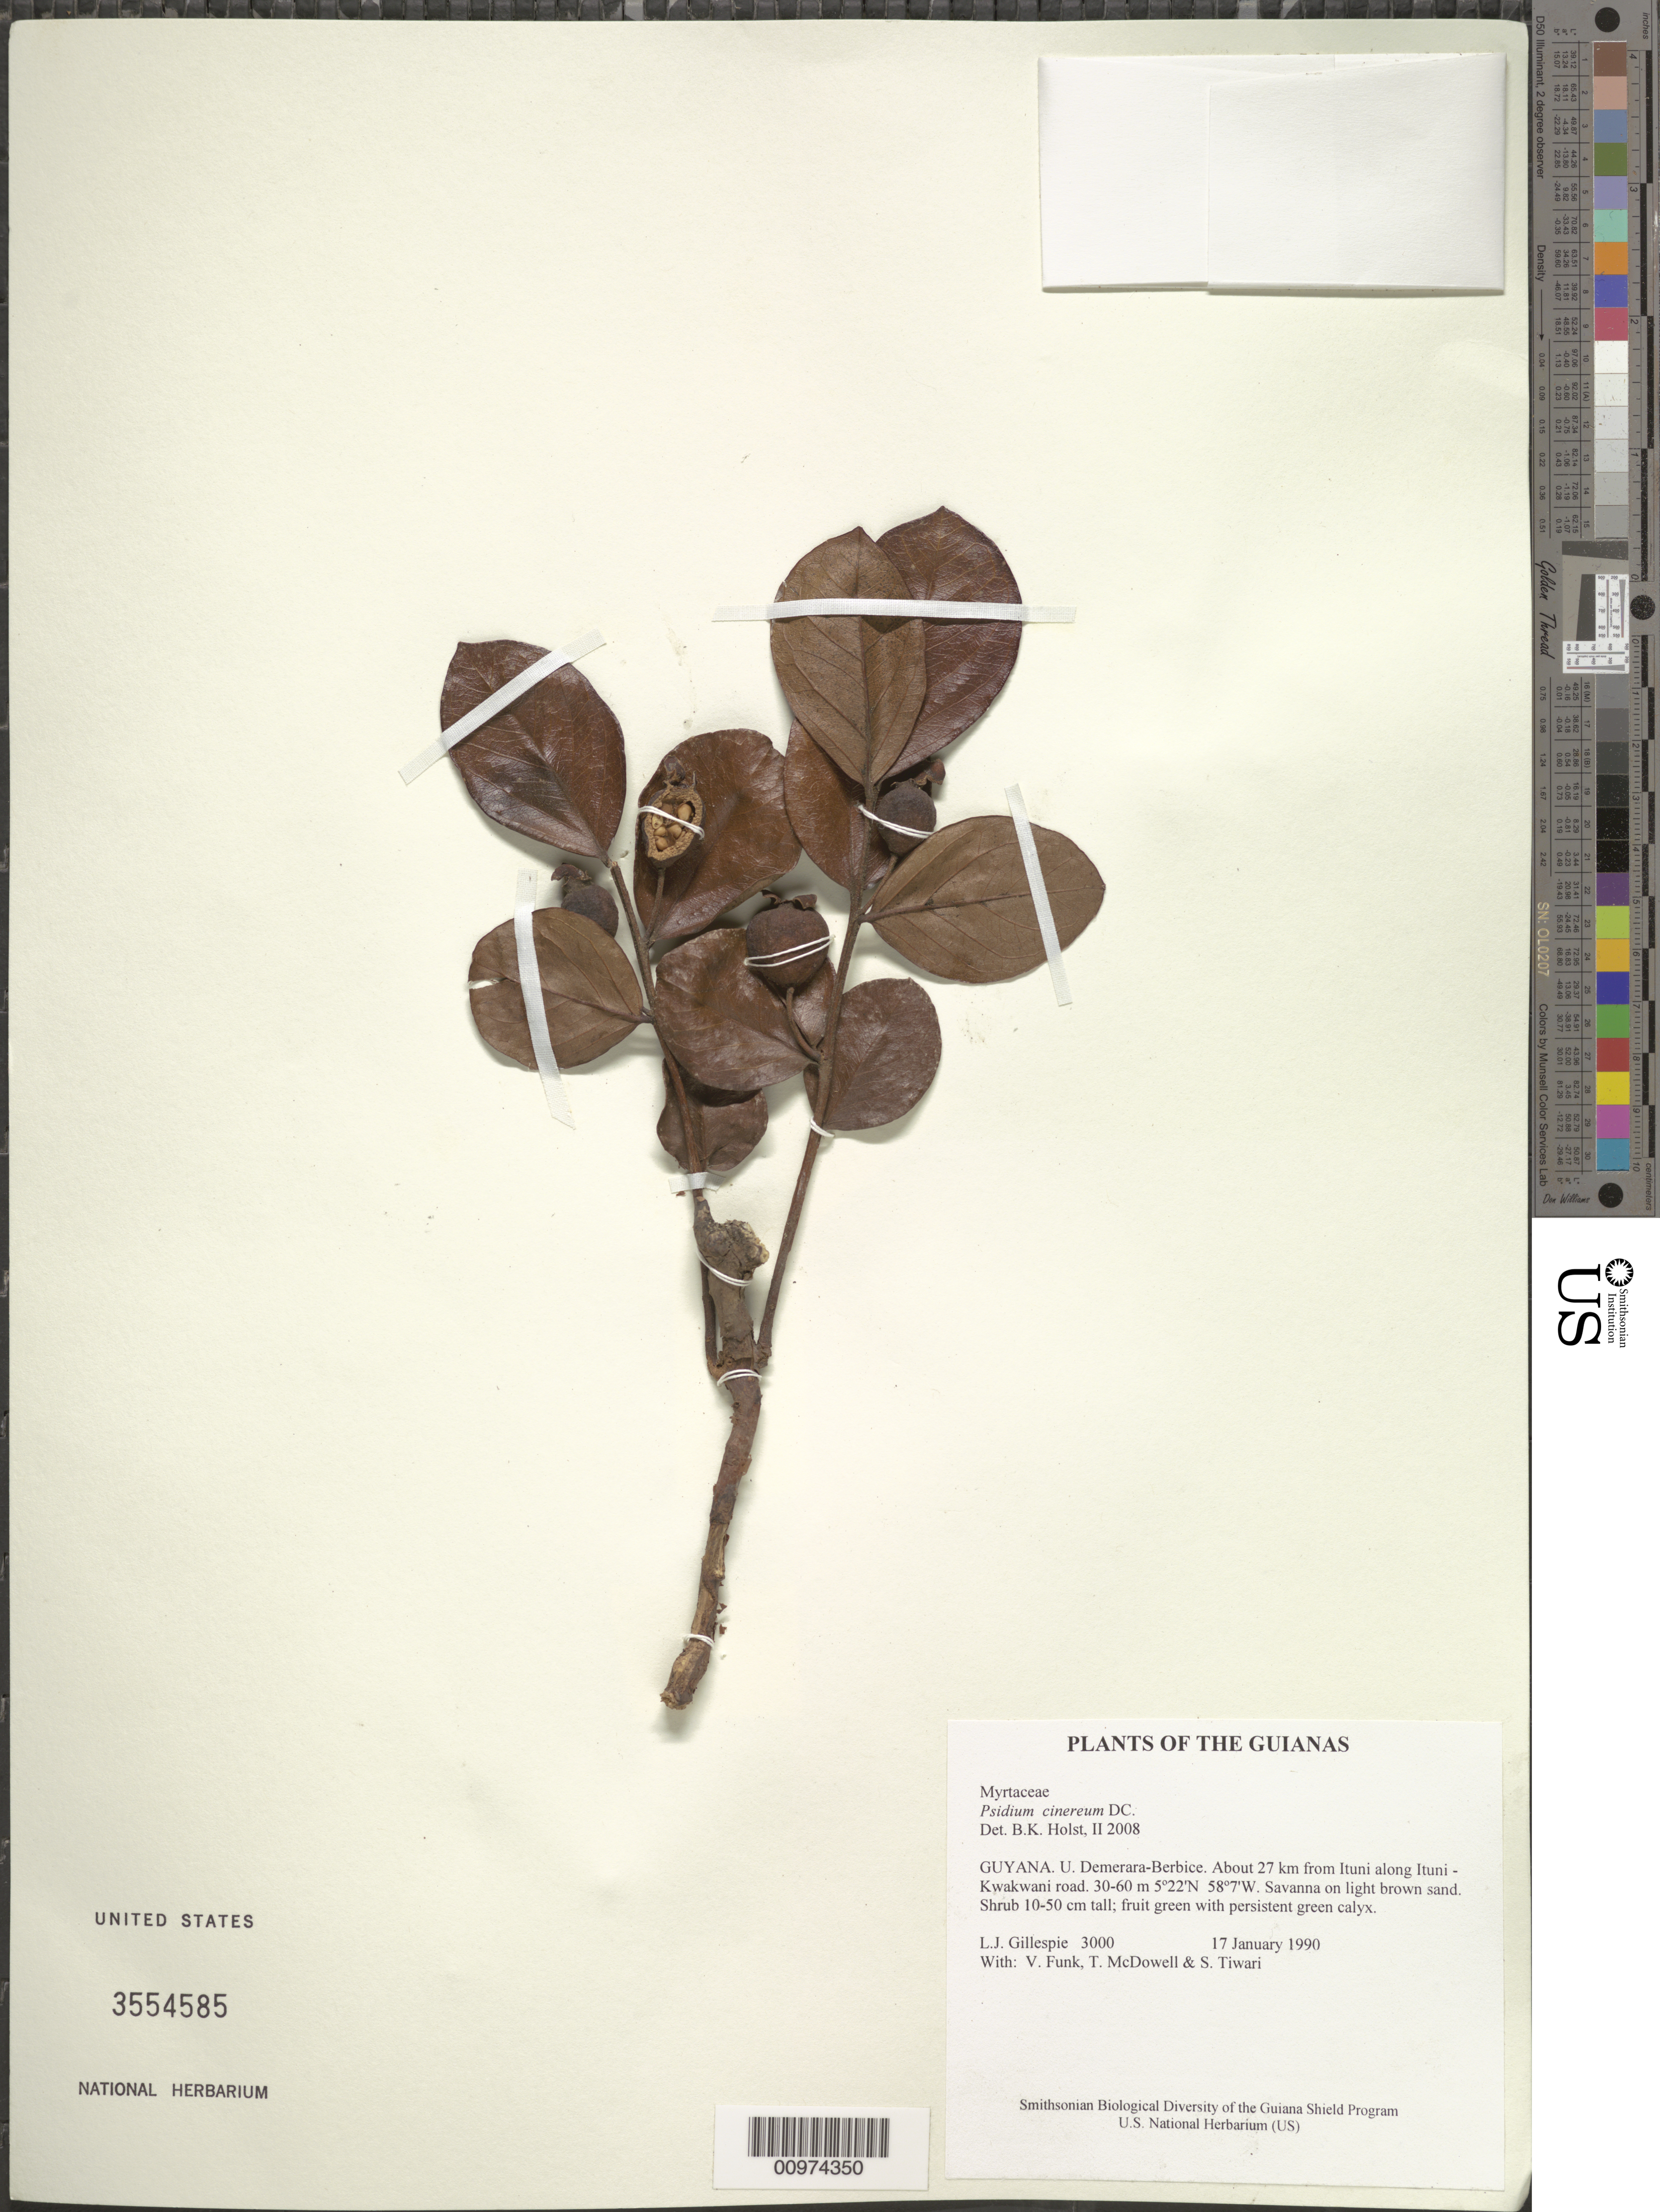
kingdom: Plantae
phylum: Tracheophyta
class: Magnoliopsida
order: Myrtales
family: Myrtaceae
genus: Psidium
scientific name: Psidium cinereum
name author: Mart. ex DC.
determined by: Holst, Bruce K.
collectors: L. J. Gillespie, V. Funk, T. McDowell & S. Tiwari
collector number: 3000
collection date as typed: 17 January 1990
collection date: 1990-01-17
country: Guyana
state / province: U. Demerara-Berbice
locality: About 27 km from Ituni along Ituni - Kwakwani road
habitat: Savanna on light brown sand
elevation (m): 30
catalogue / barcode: US 3554585